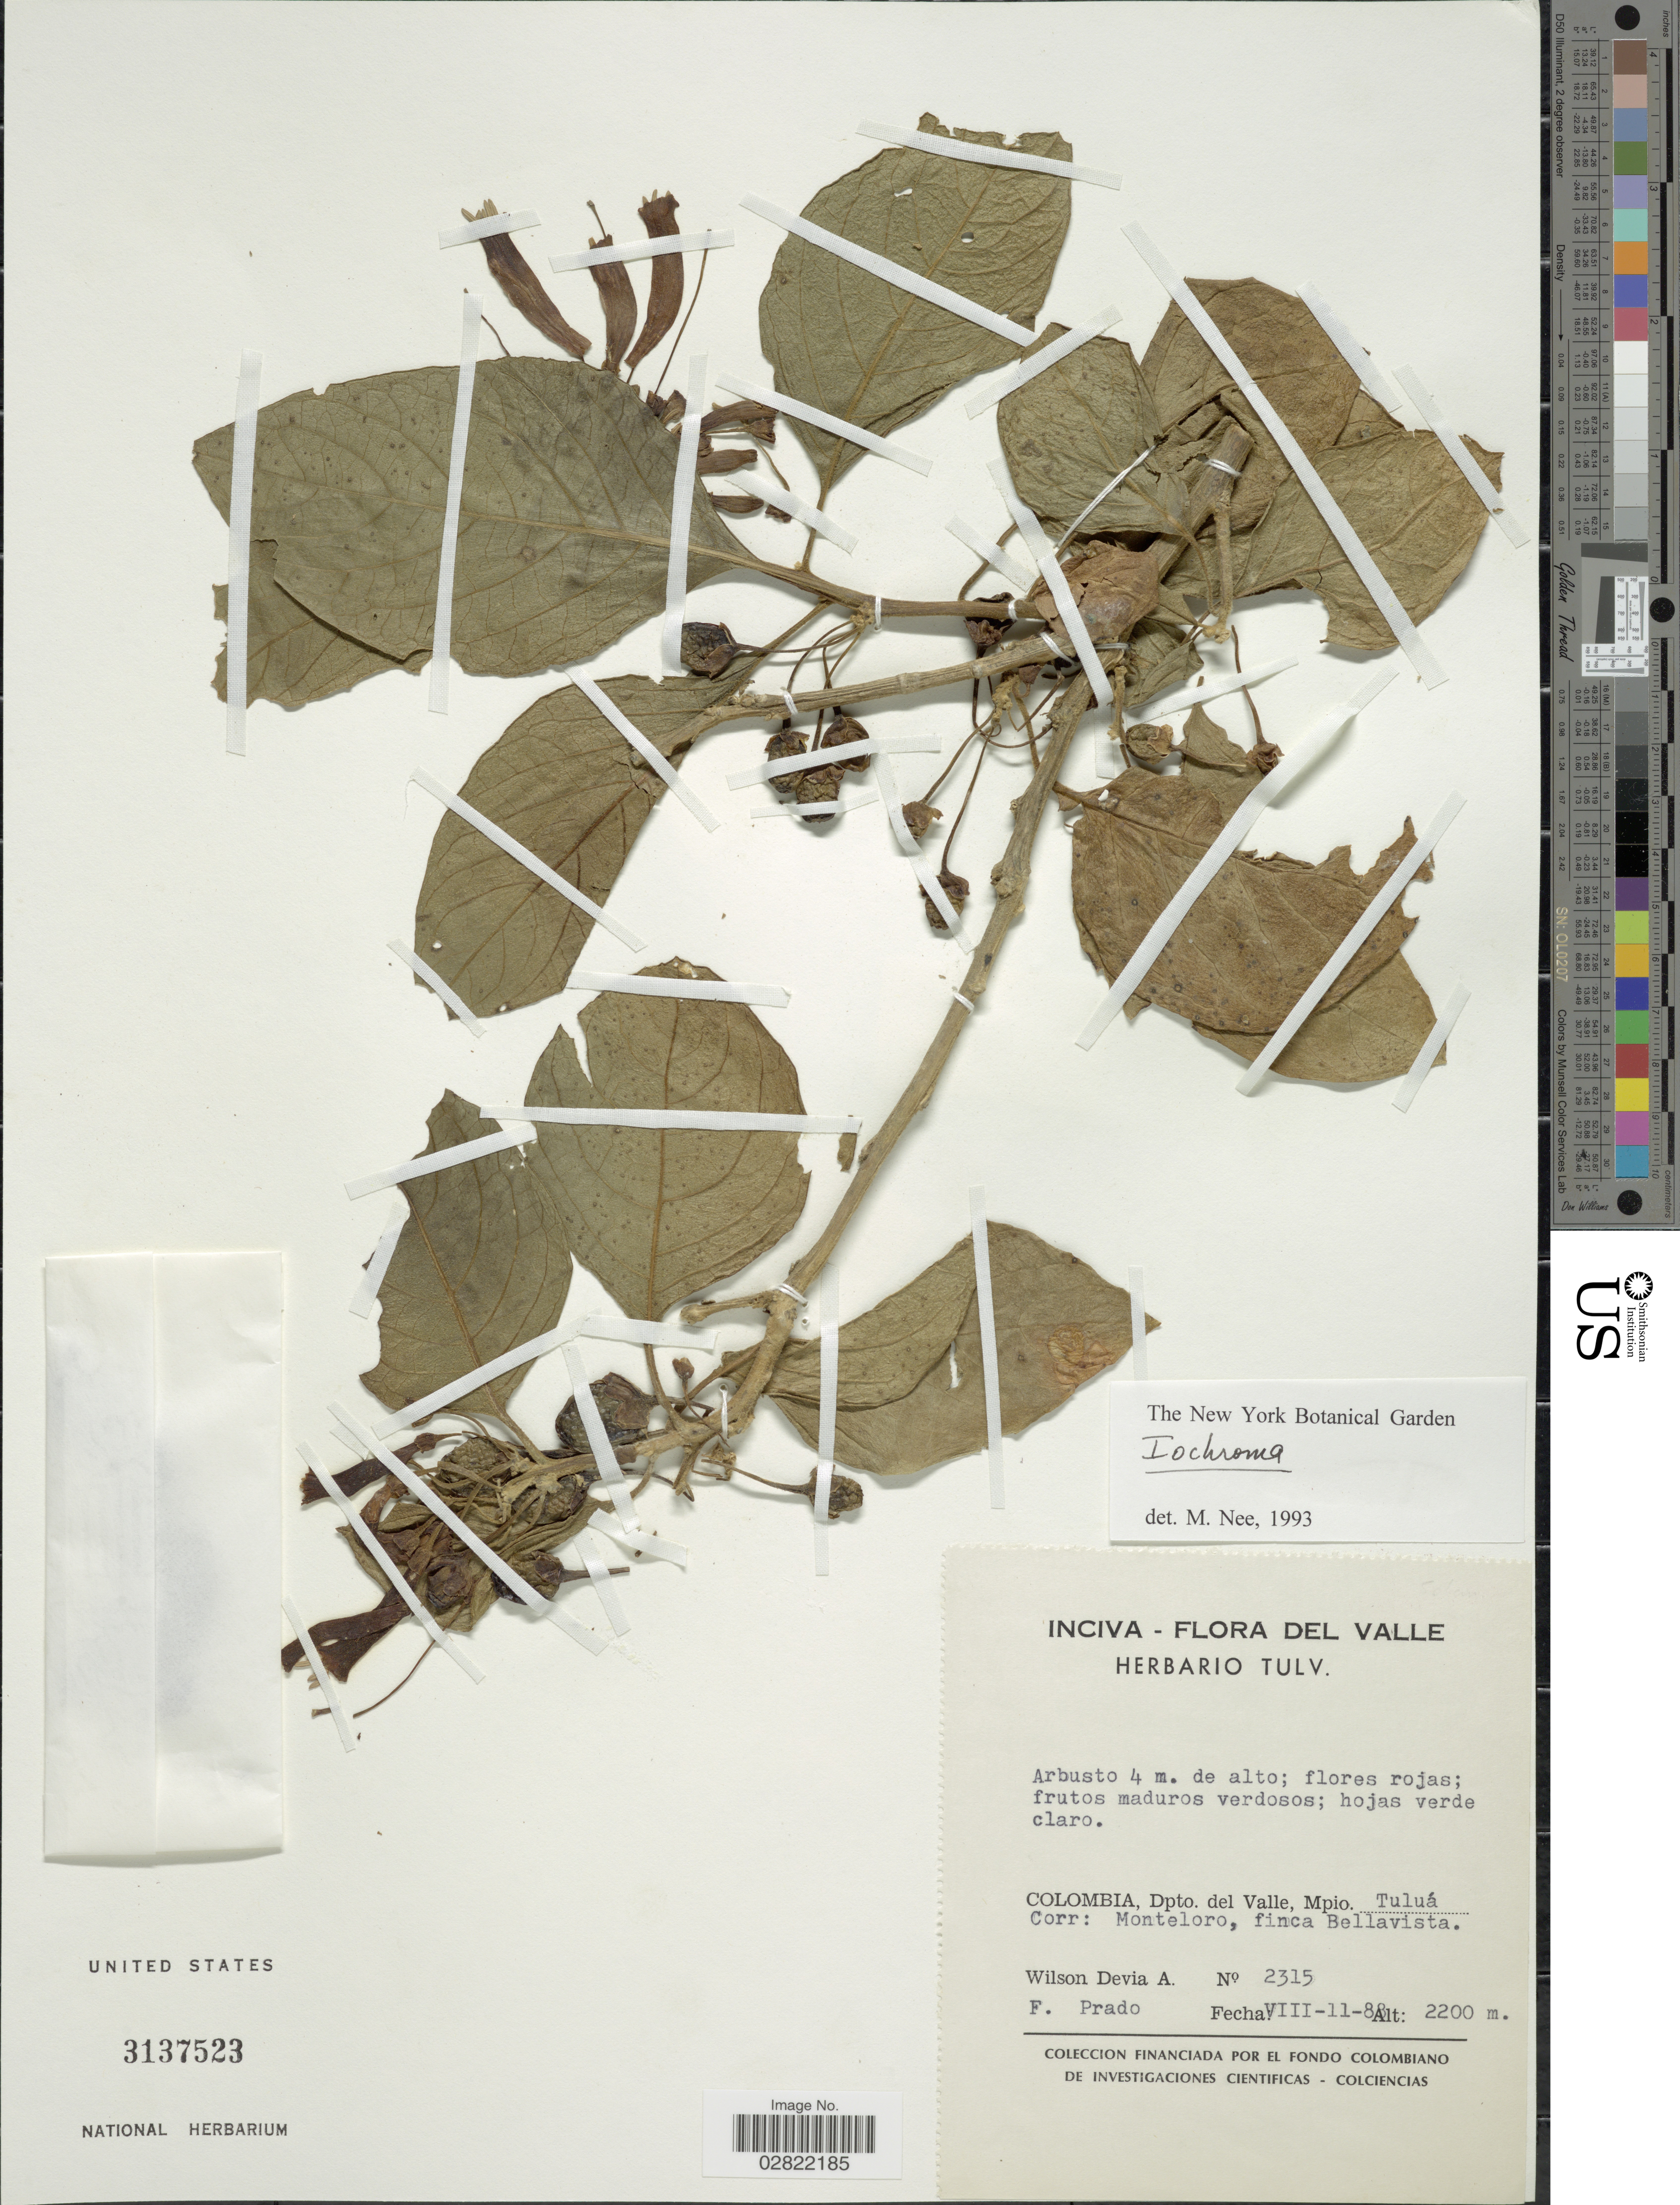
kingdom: Plantae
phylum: Tracheophyta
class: Magnoliopsida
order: Solanales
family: Solanaceae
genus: Iochroma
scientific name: Iochroma sp.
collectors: W. Devia A. & F. Prado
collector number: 2315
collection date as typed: Transcribed d/m/y: 11/8/88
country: Colombia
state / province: Valle del Cauca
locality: Dpto. del Valle, Mpio. Tuluá, Corr: Monteloro, finca Bellavista.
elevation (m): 2200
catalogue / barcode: US 3137523